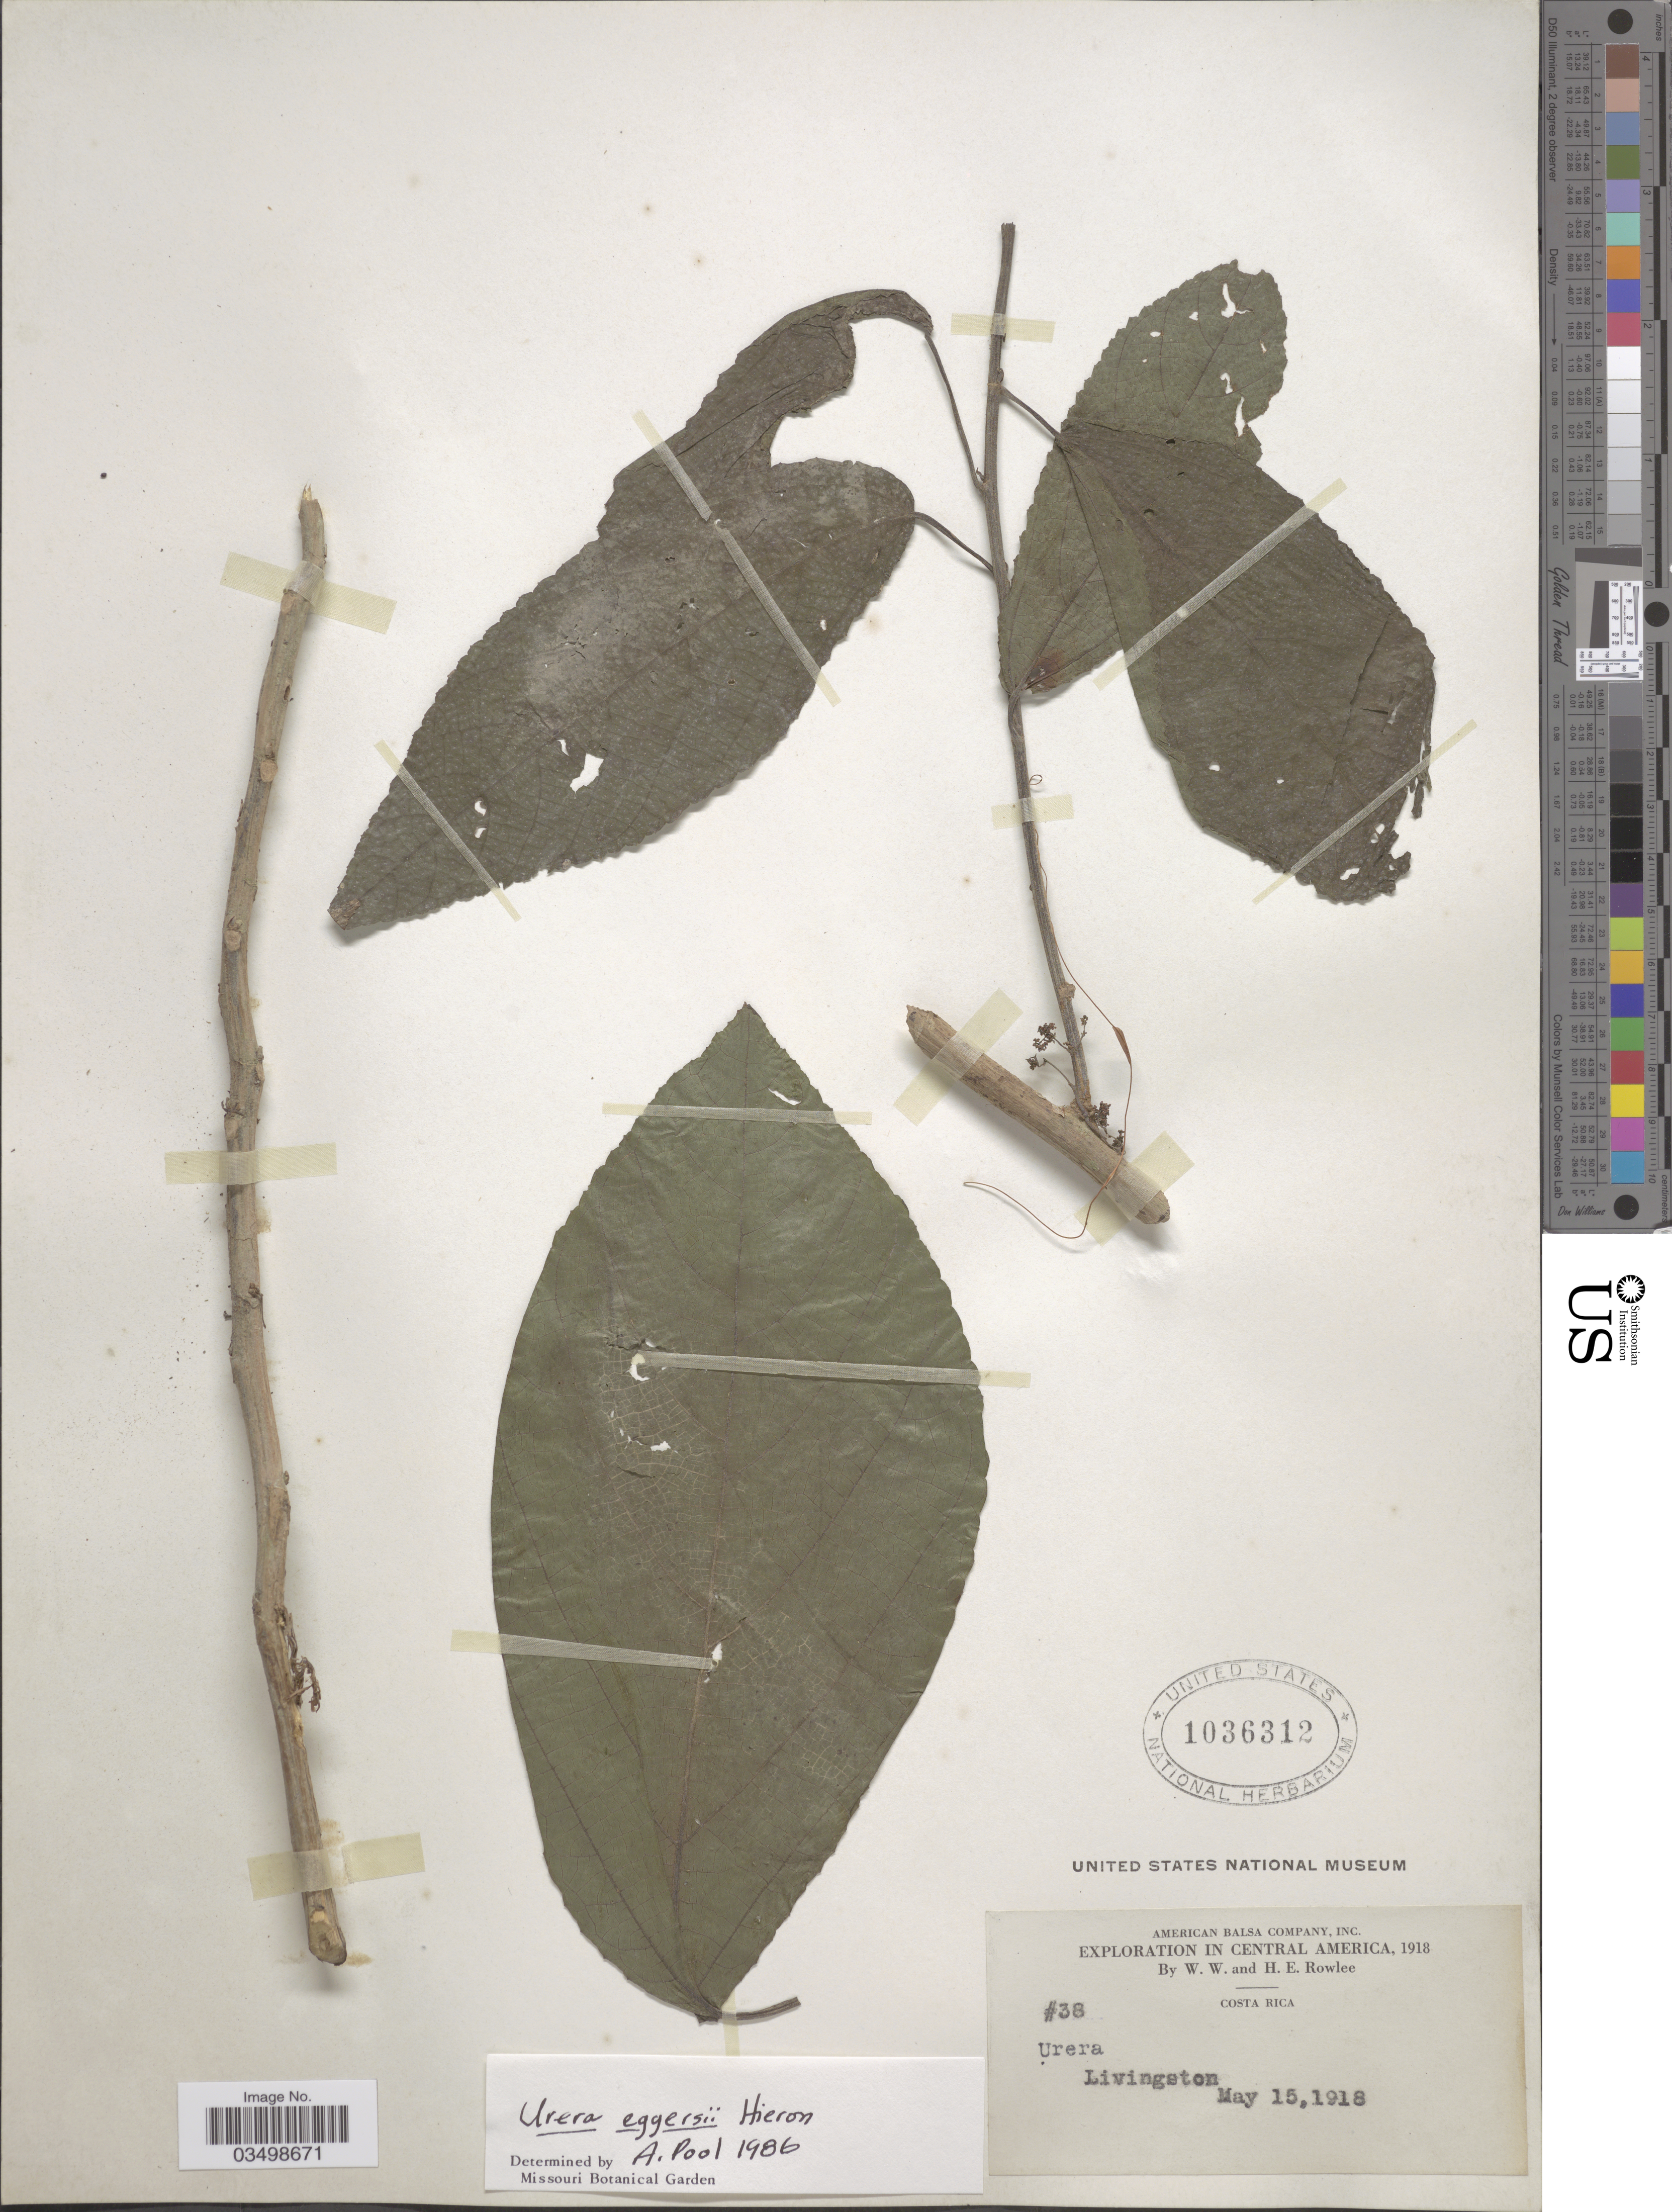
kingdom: Plantae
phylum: Tracheophyta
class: Magnoliopsida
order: Rosales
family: Urticaceae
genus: Urera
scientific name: Urera eggersii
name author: Hieron.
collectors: W. W. Rowlee & H. E. Rowlee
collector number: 38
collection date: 1918-05-15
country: Costa Rica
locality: Livingston.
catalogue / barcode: US 1036312